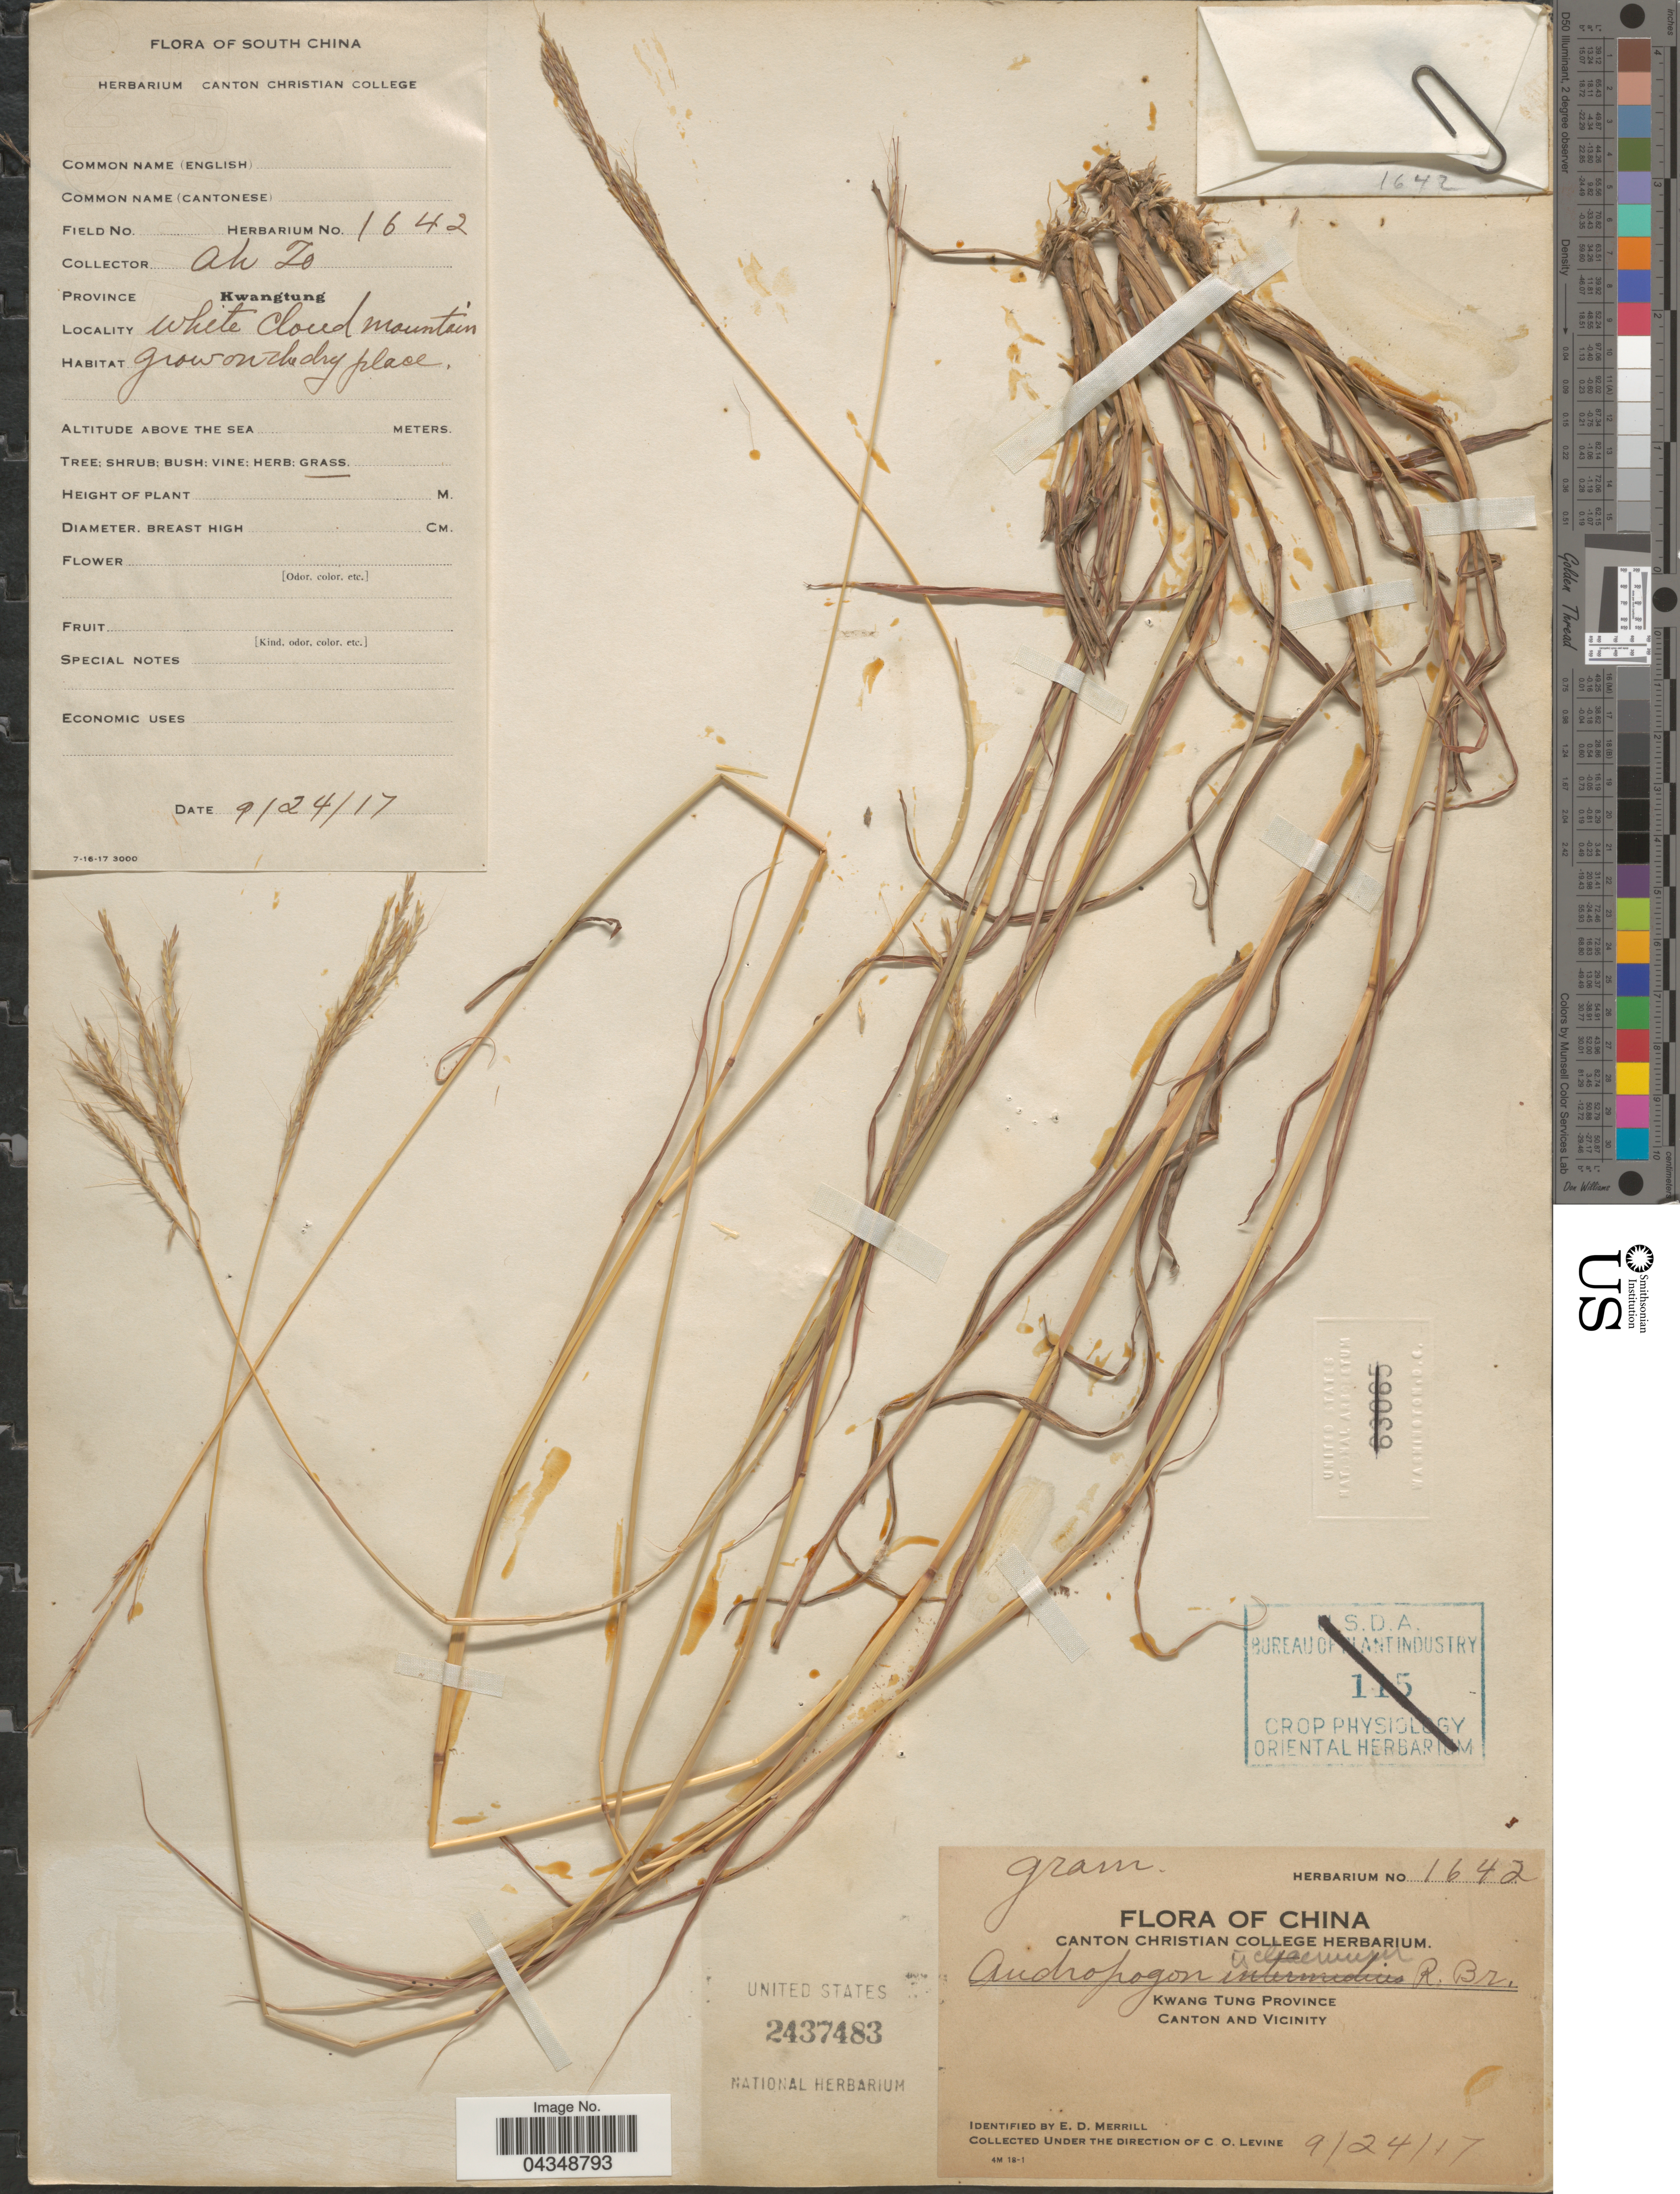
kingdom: Plantae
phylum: Tracheophyta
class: Liliopsida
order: Poales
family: Poaceae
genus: Bothriochloa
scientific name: Bothriochloa ischaemum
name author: (L.) Keng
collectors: A. To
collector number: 1642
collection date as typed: Transcribed d/m/y: 24/9/17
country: China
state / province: Guangdong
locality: Kwang Tung Province. Canton and Vicinity. South China. White Cloud mountain. On the dry place.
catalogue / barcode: US 2437483